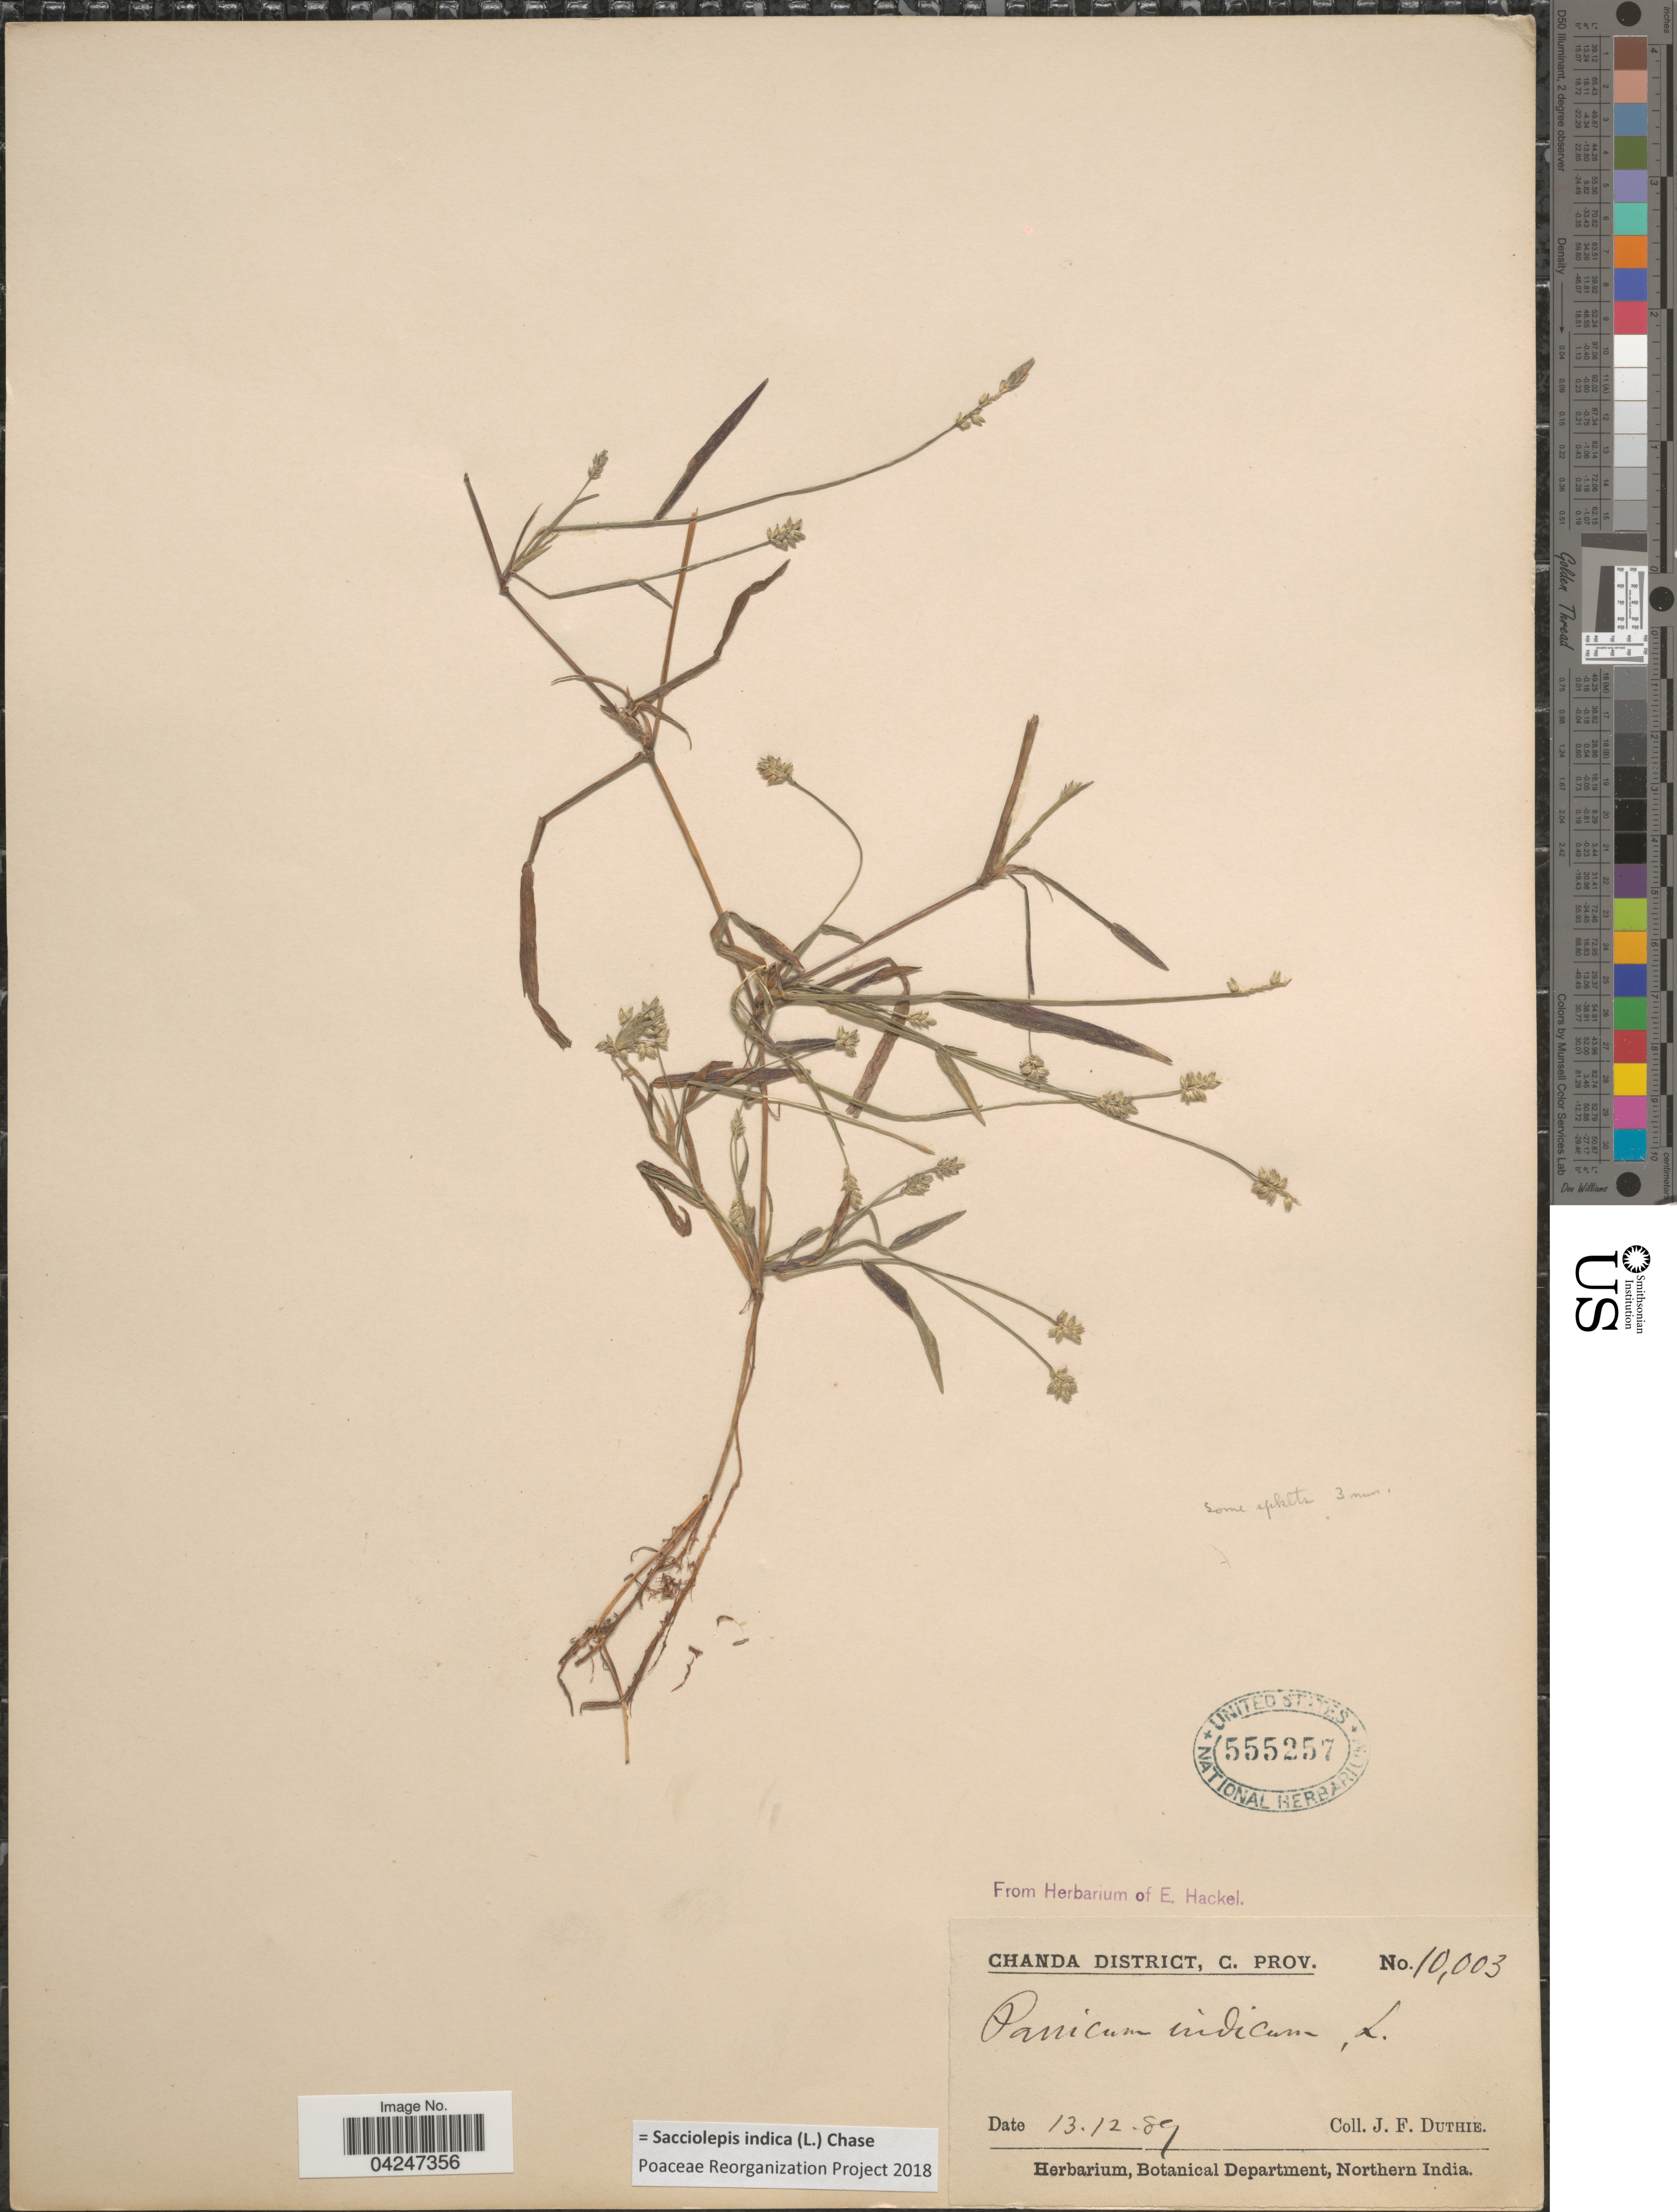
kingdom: Plantae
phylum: Tracheophyta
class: Liliopsida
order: Poales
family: Poaceae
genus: Sacciolepis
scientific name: Sacciolepis indica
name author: (L.) Chase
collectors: J. F. Duthie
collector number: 10003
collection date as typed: Transcribed d/m/y: 13/12/89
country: India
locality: Chanda District, C. Prov.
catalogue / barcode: US 555257